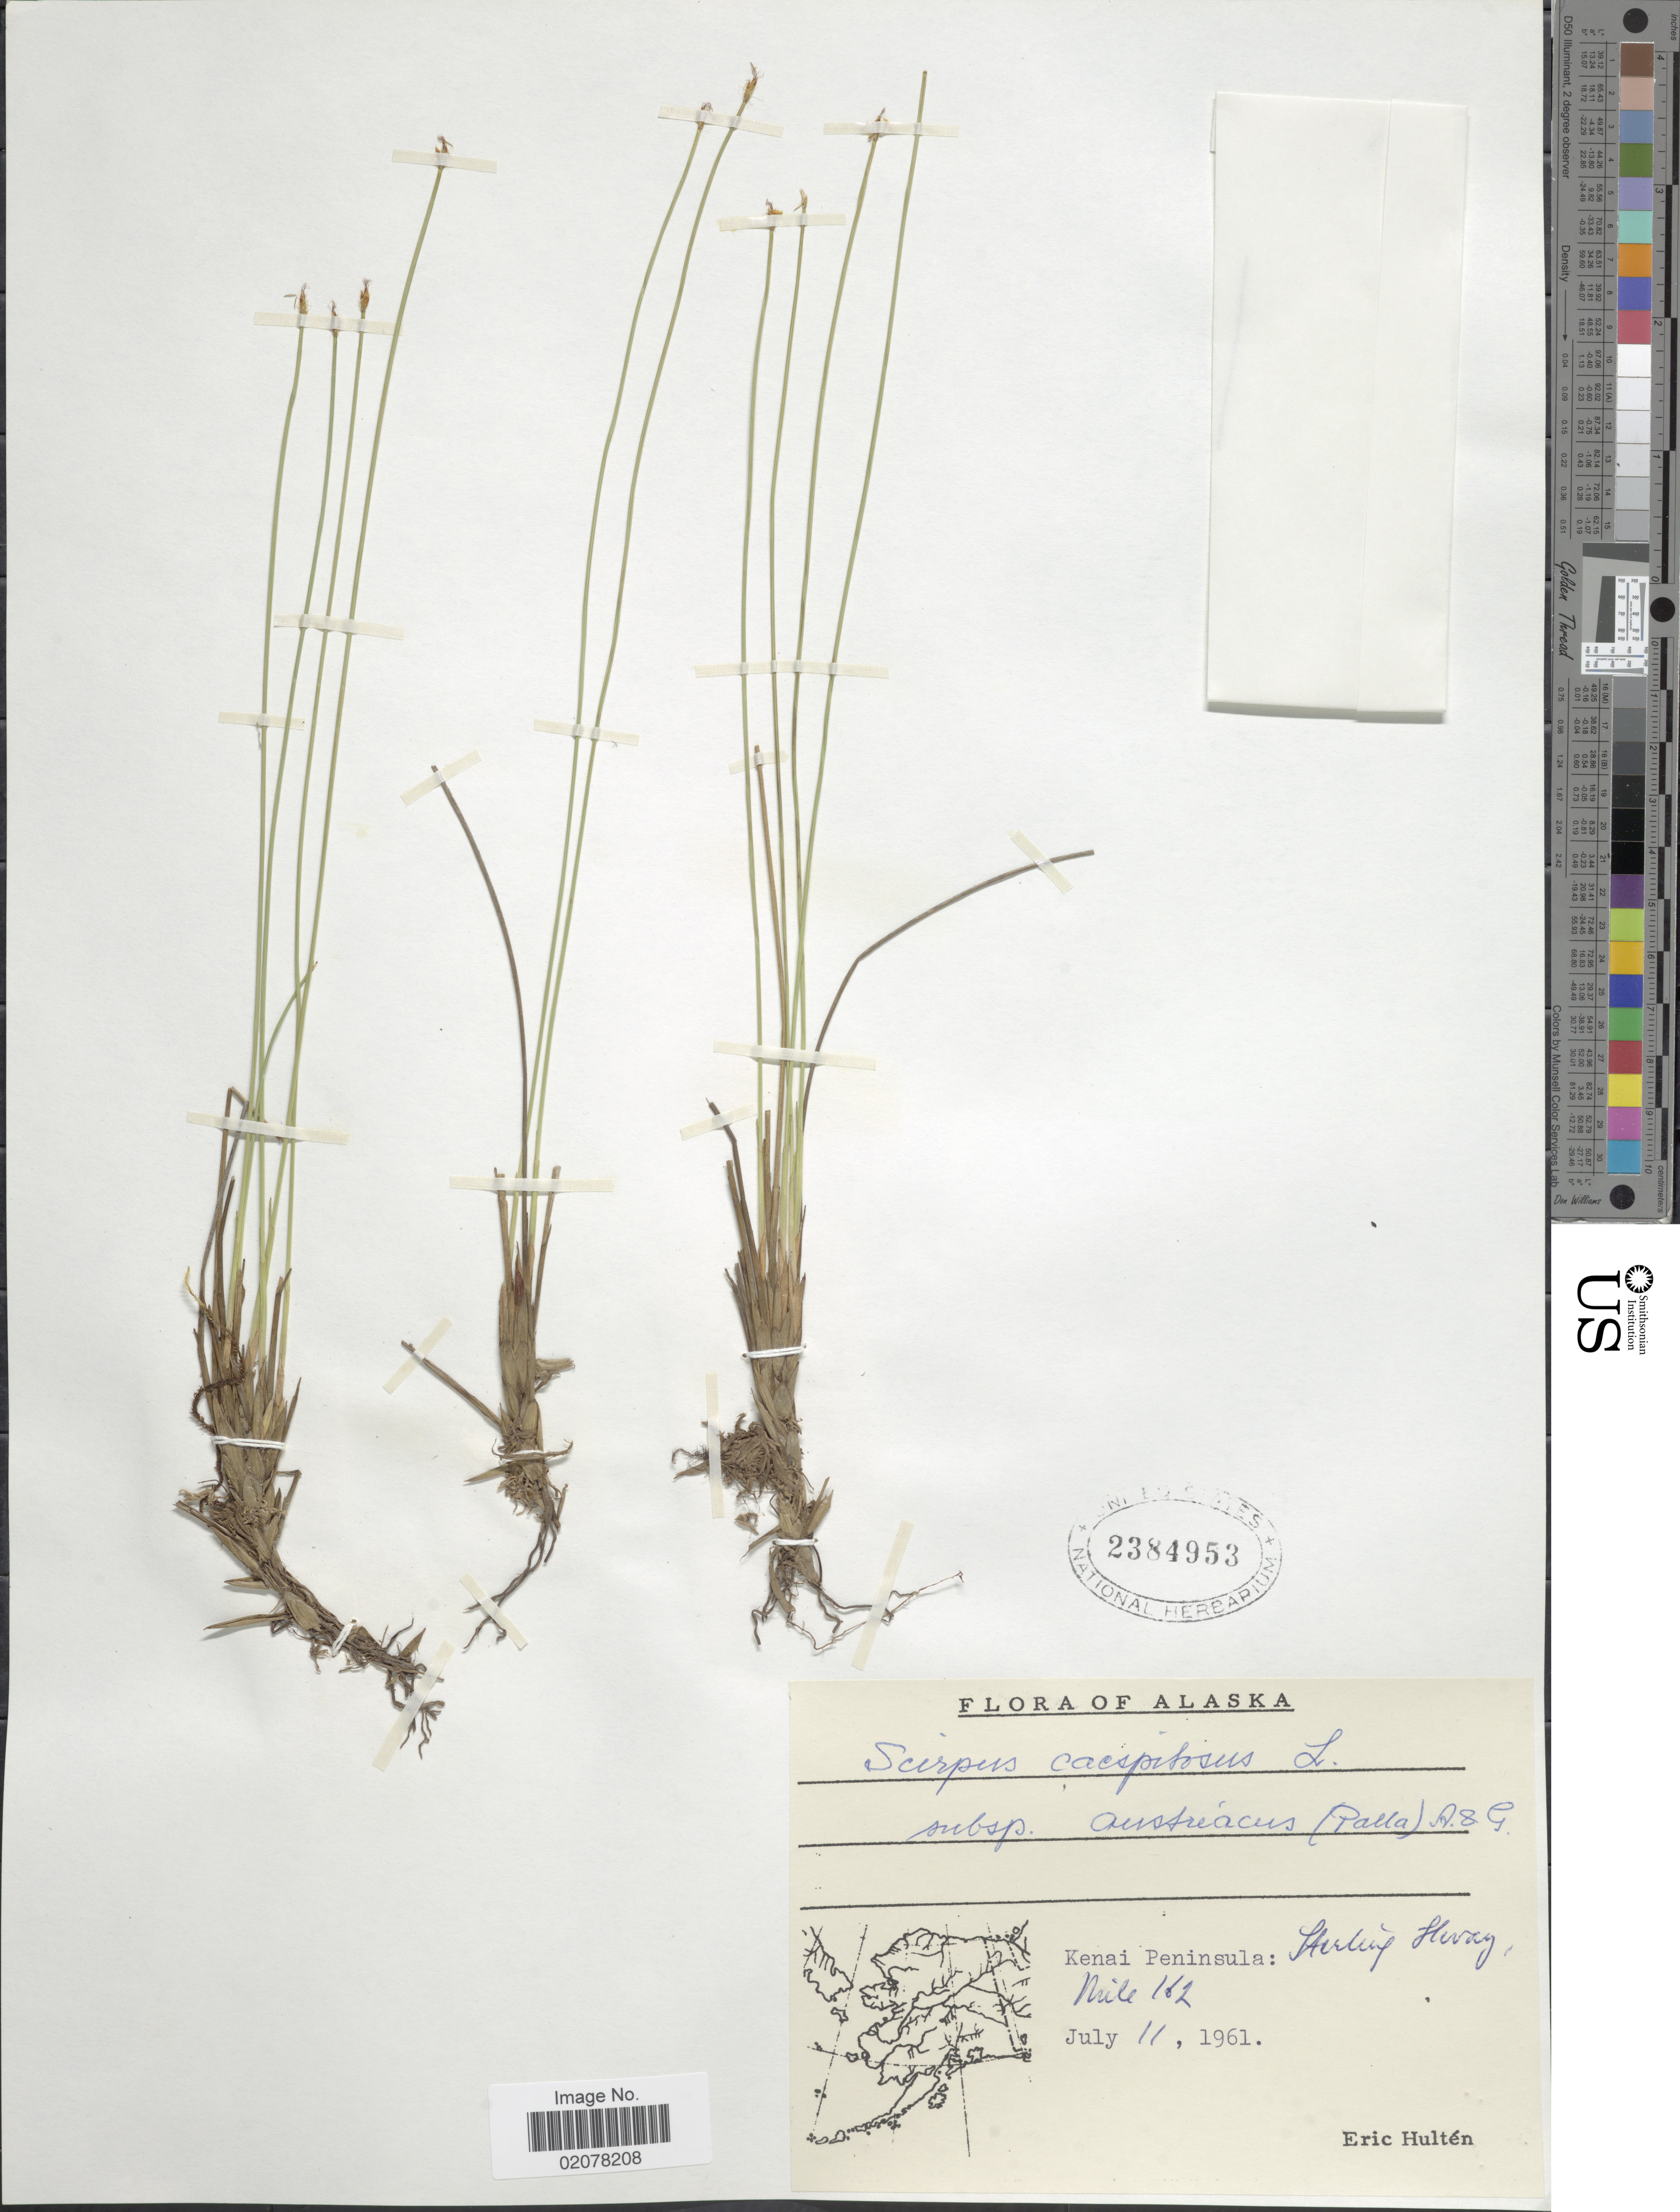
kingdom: Plantae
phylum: Tracheophyta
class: Liliopsida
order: Poales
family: Cyperaceae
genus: Trichophorum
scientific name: Trichophorum cespitosum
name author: (L.) Hartm.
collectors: E. G. Hultén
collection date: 1961-07-11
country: United States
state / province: Alaska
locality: Kenai Peninsula: Sterling Hway Mile 162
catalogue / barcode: US 2384953